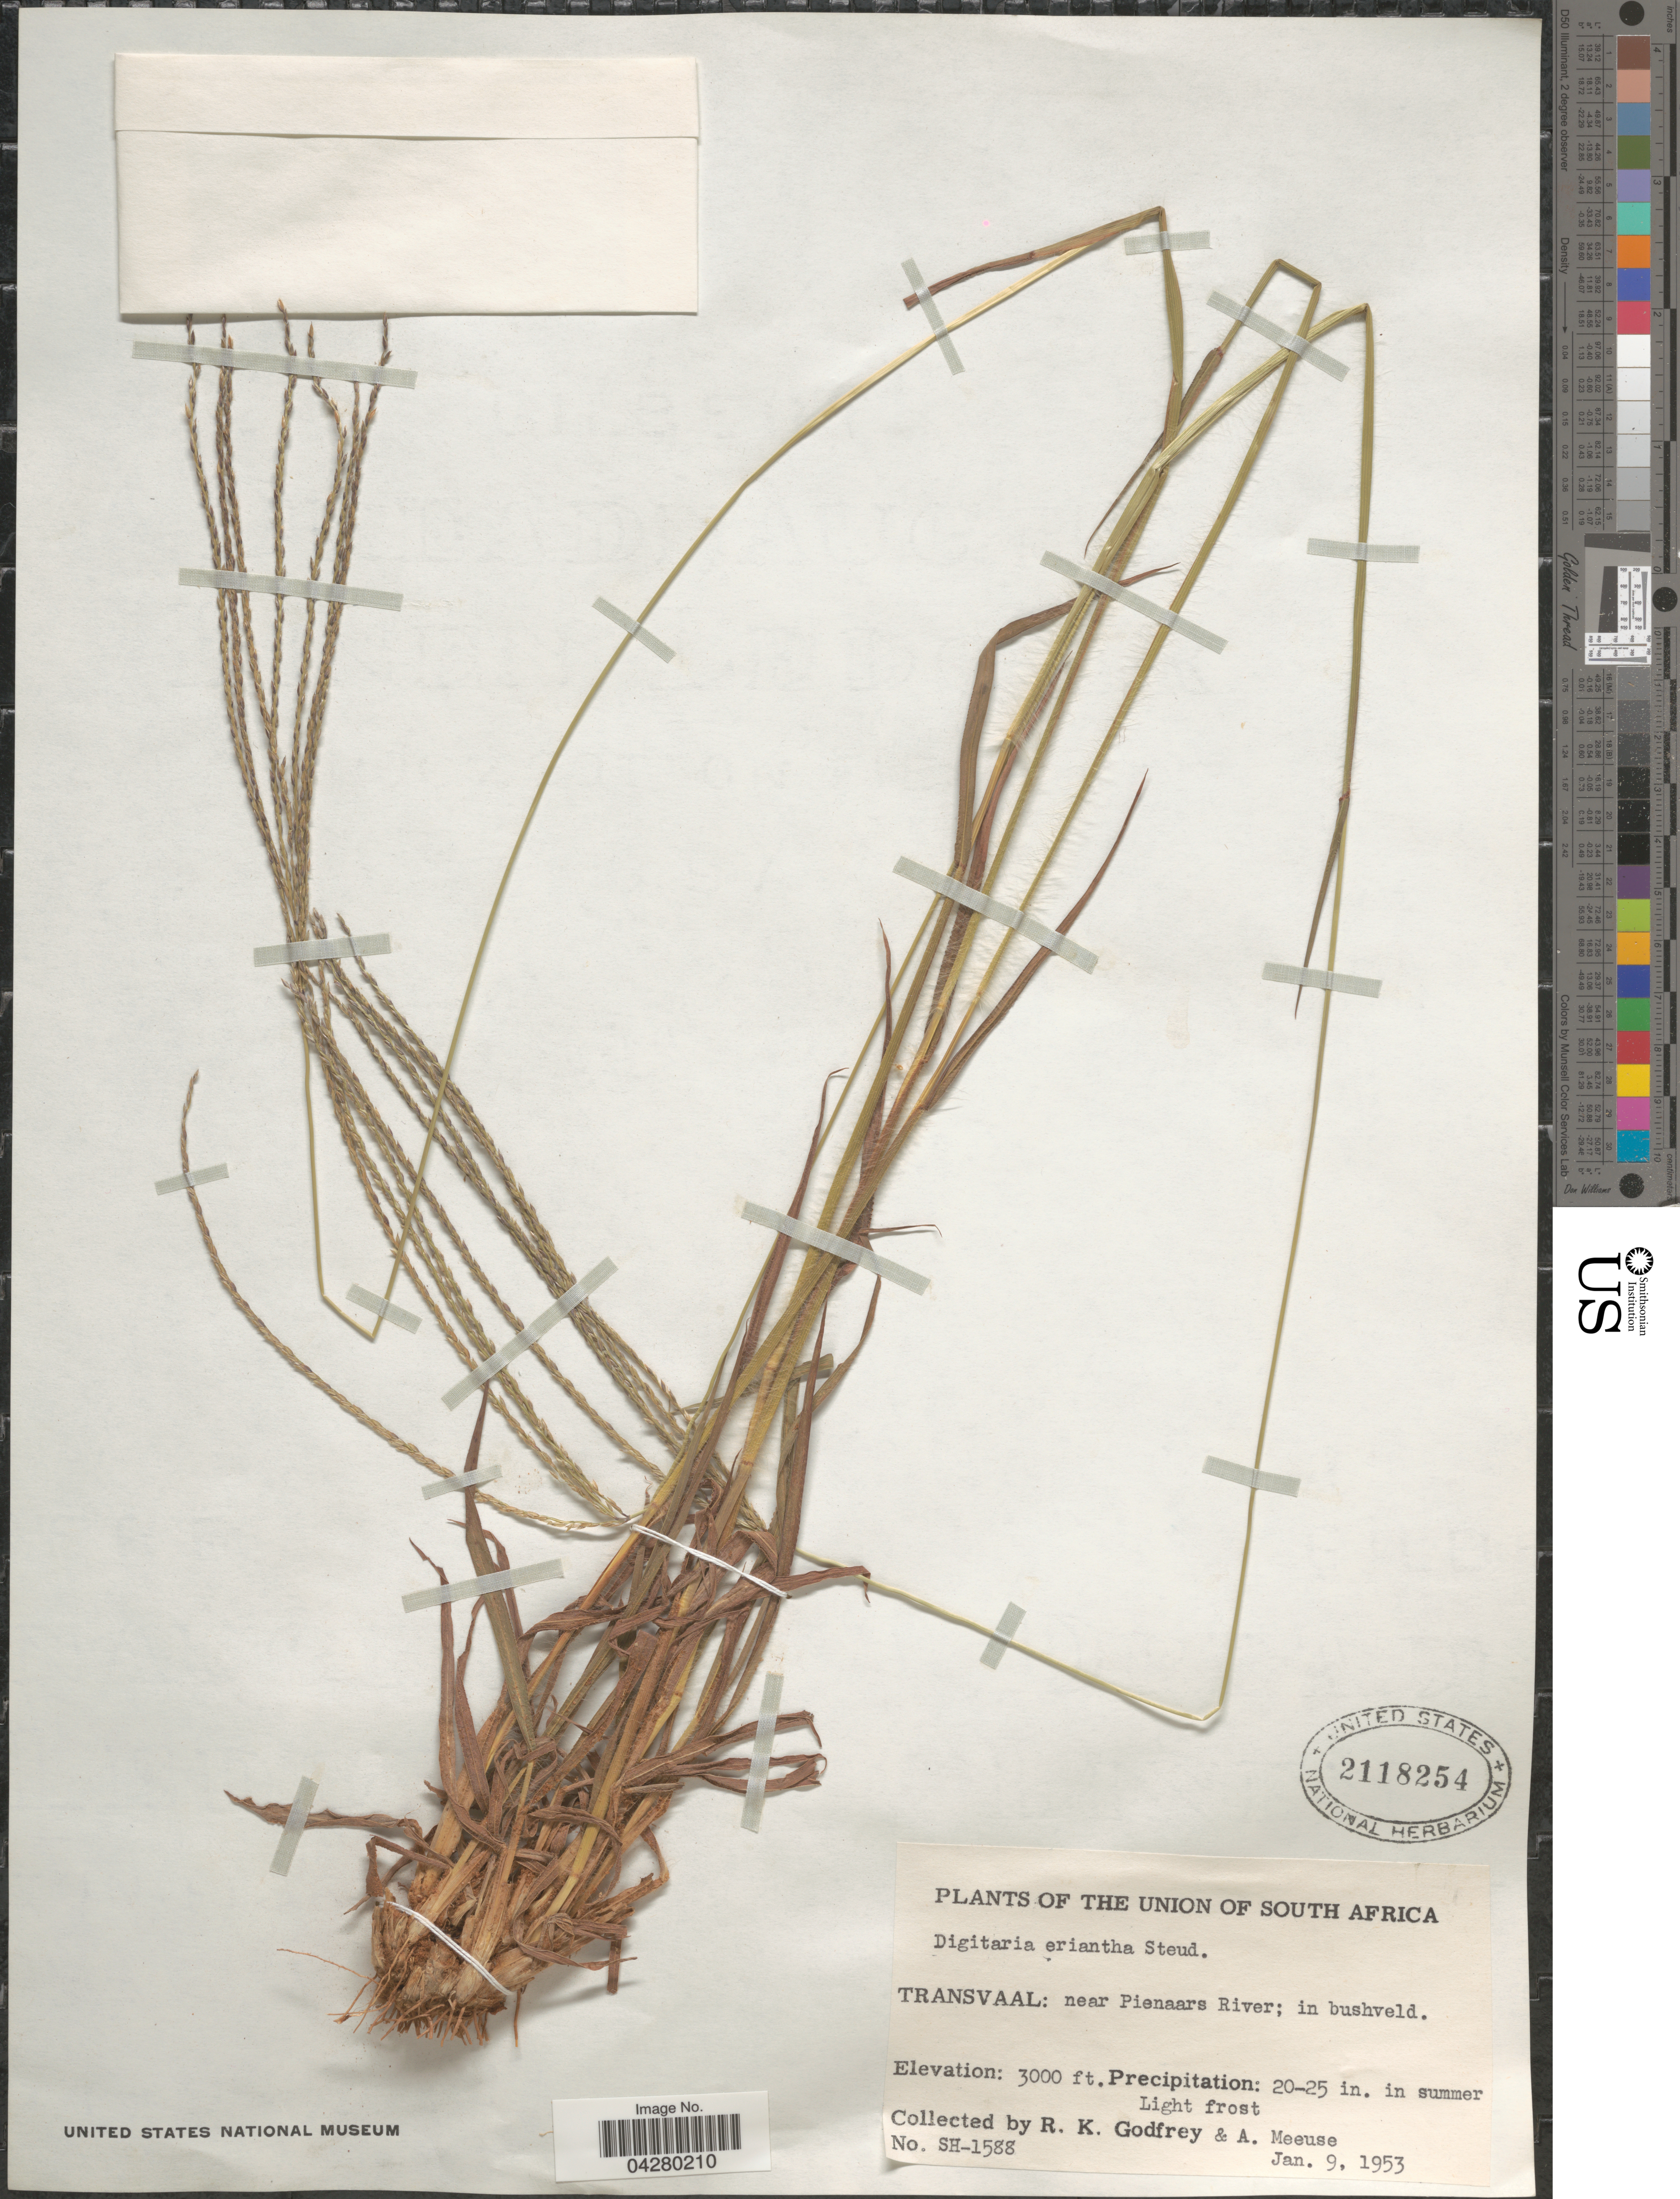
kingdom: Plantae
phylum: Tracheophyta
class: Liliopsida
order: Poales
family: Poaceae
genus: Digitaria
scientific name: Digitaria eriantha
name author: Steud.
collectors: R. K. Godfrey & A. D. J. Meeuse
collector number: SH-1588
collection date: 1953-01-09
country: South Africa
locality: Union of South Africa. Transvaal: near Pienaars River; in bushveld.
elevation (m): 914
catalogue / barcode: US 2118254